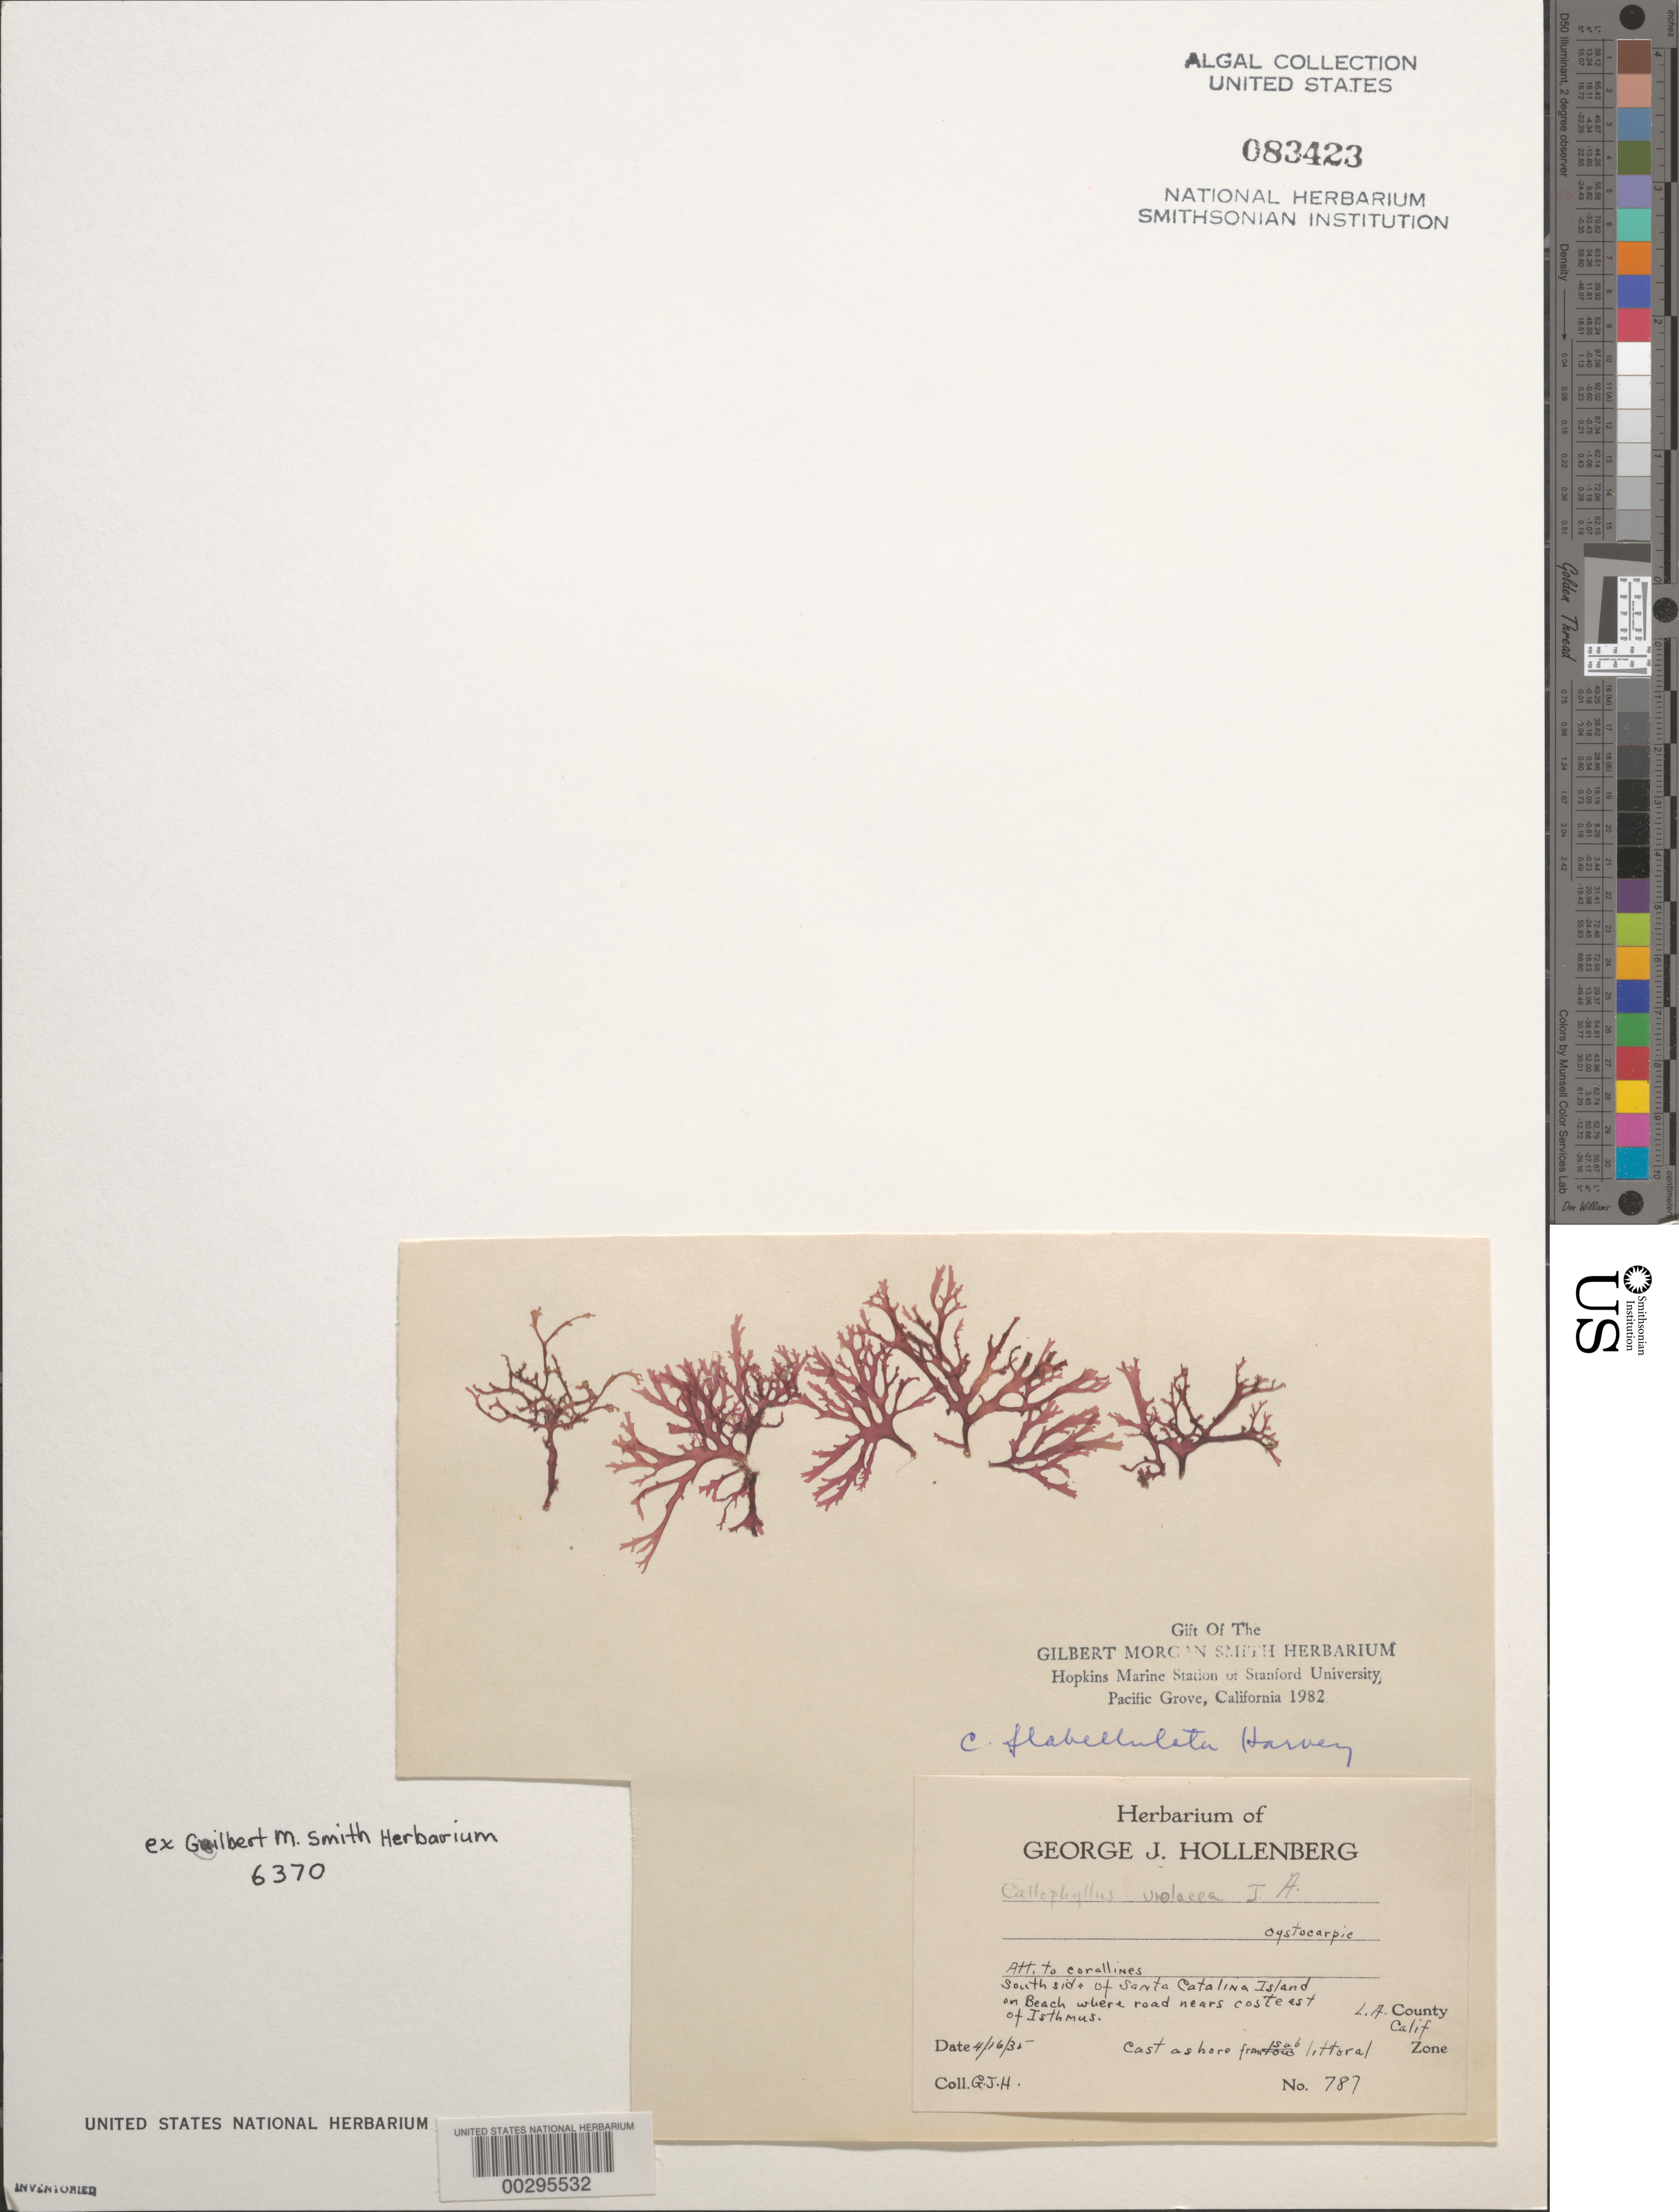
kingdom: Plantae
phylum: Rhodophyta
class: Florideophyceae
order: Gigartinales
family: Kallymeniaceae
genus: Callophyllis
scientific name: Callophyllis flabellulata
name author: Harv.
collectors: G. Hollenberg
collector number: GJH 787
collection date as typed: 16 Apr 1935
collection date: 1935-04-16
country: United States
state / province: California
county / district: Los Angeles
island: Santa Catalina Island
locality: East of Isthmus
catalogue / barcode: US 83423